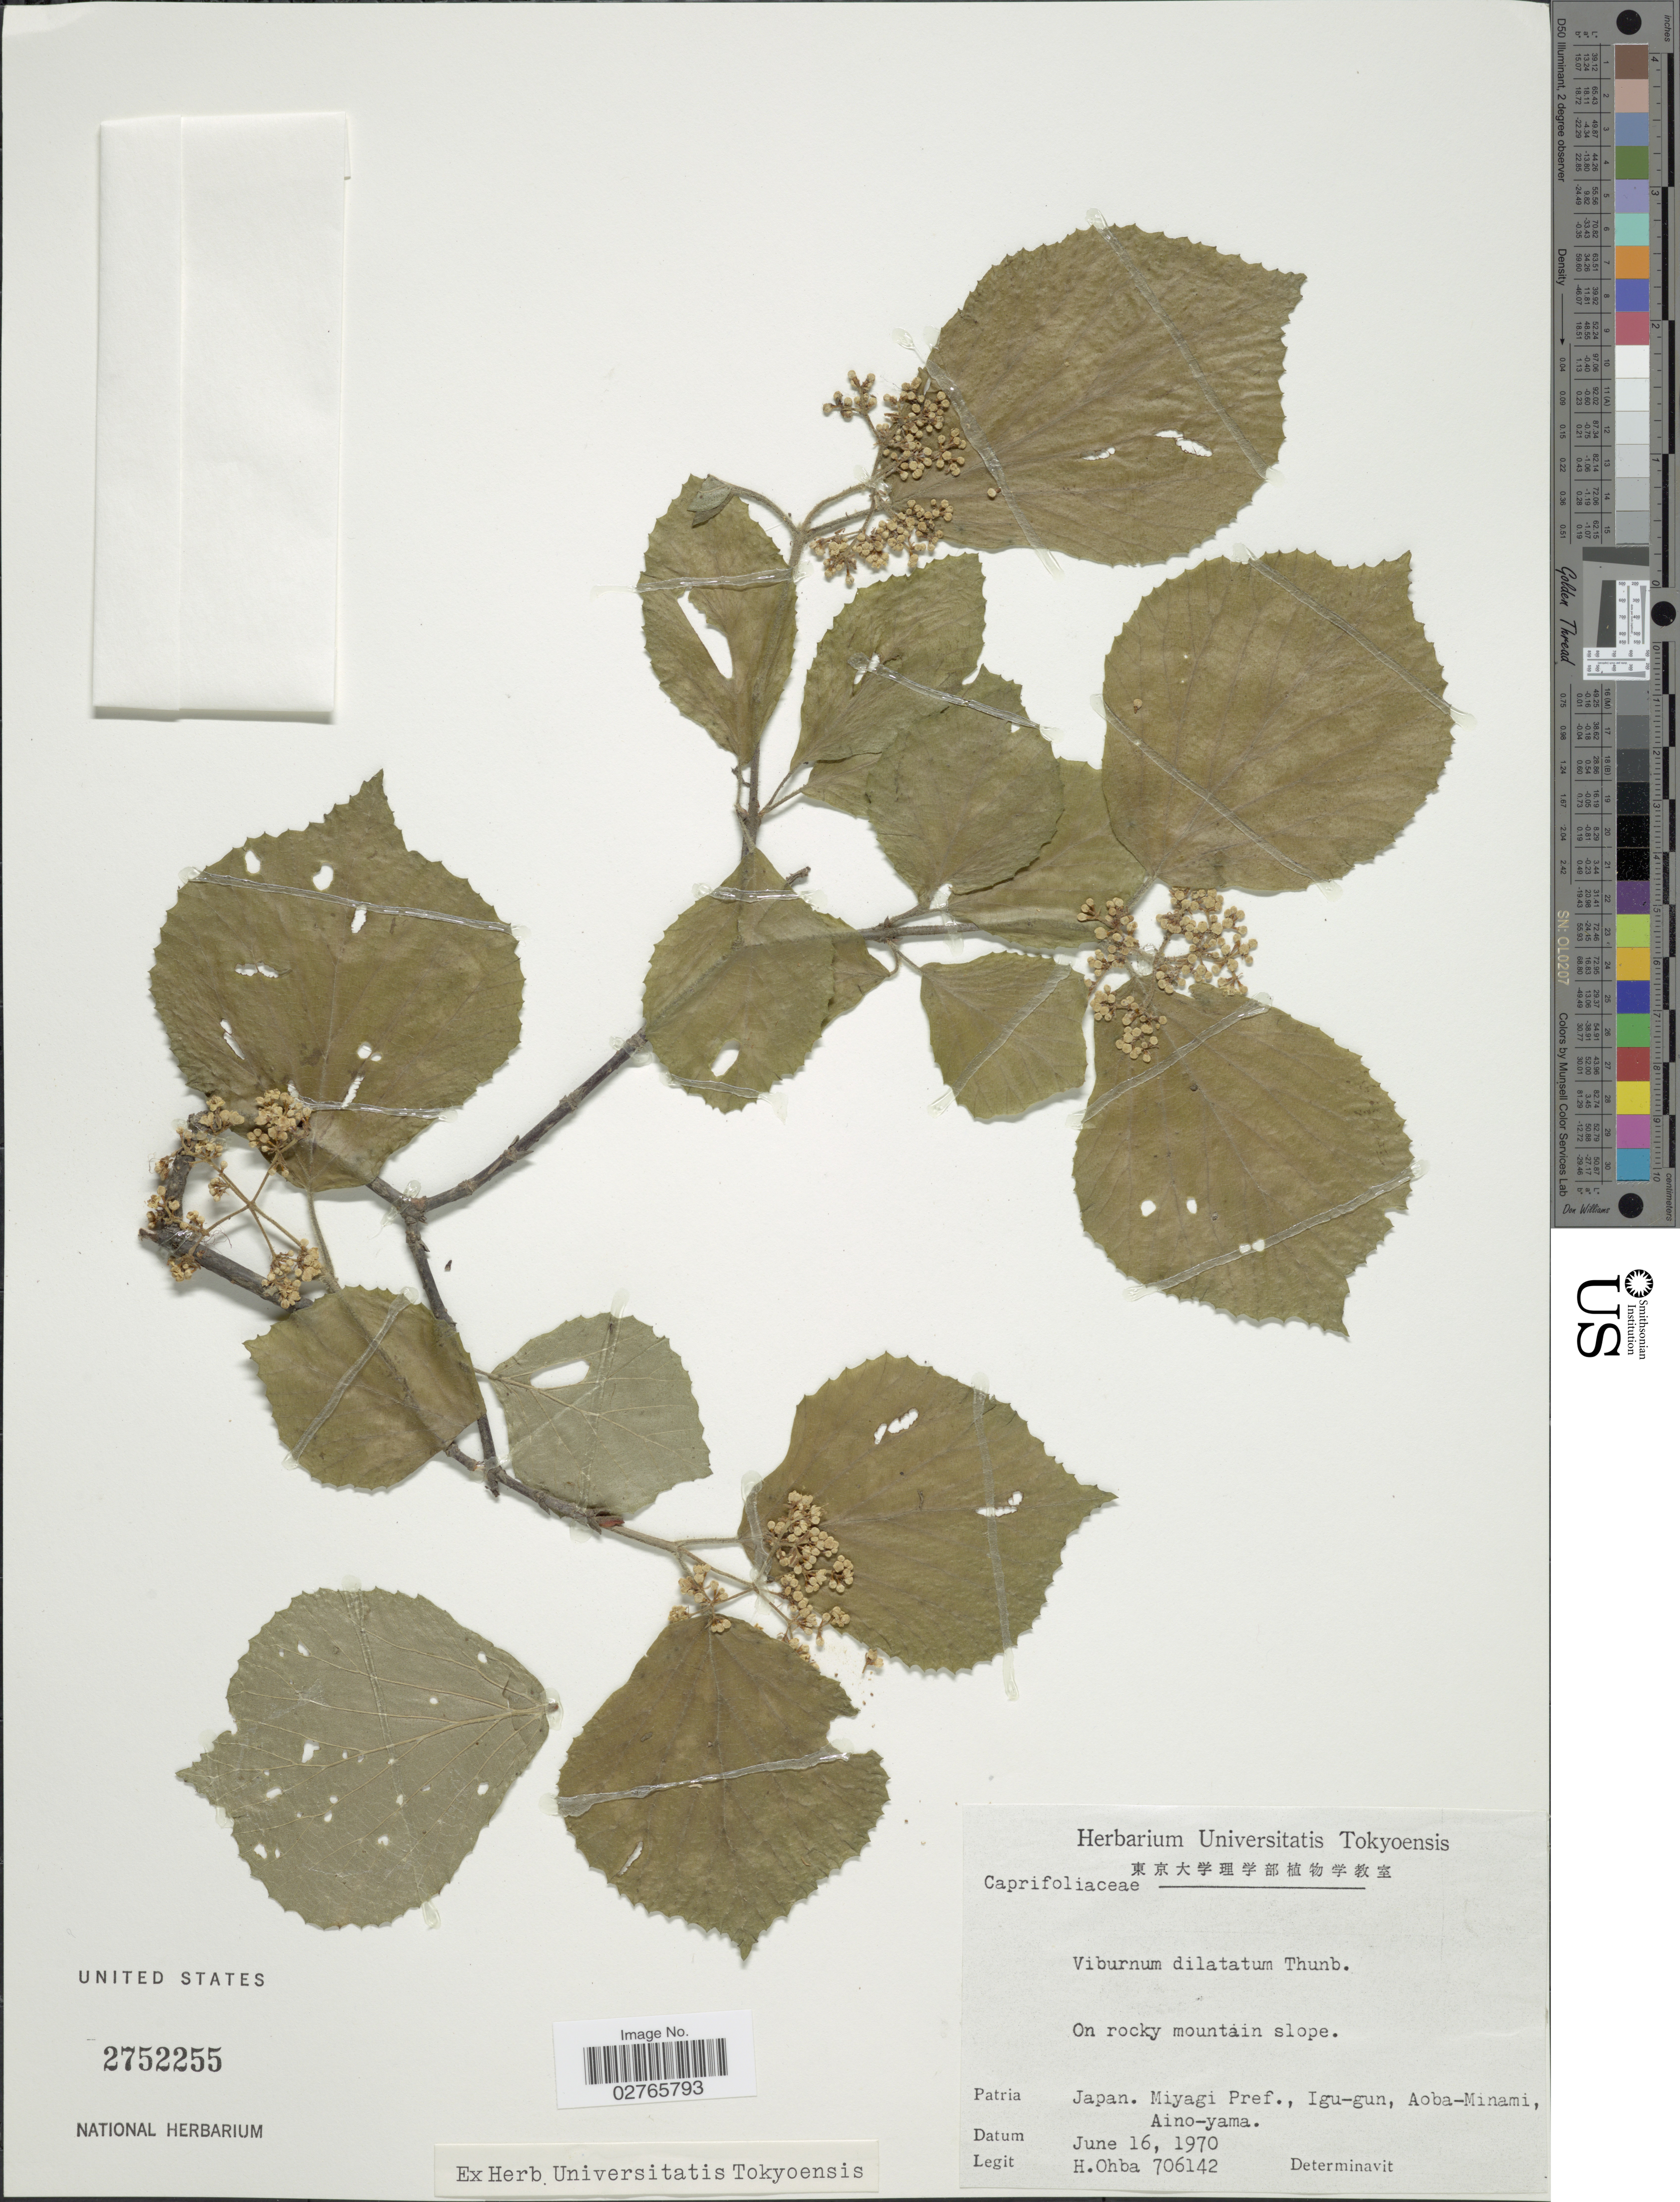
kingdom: Plantae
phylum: Tracheophyta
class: Magnoliopsida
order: Dipsacales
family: Viburnaceae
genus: Viburnum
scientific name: Viburnum dilatatum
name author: Thunb.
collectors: H. Ohba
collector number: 706142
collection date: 1970-06-16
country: Japan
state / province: Miyagi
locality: Miyagi Pref., Igu-gun, Aoba-Minami, Aino-yama.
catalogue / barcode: US 2752255